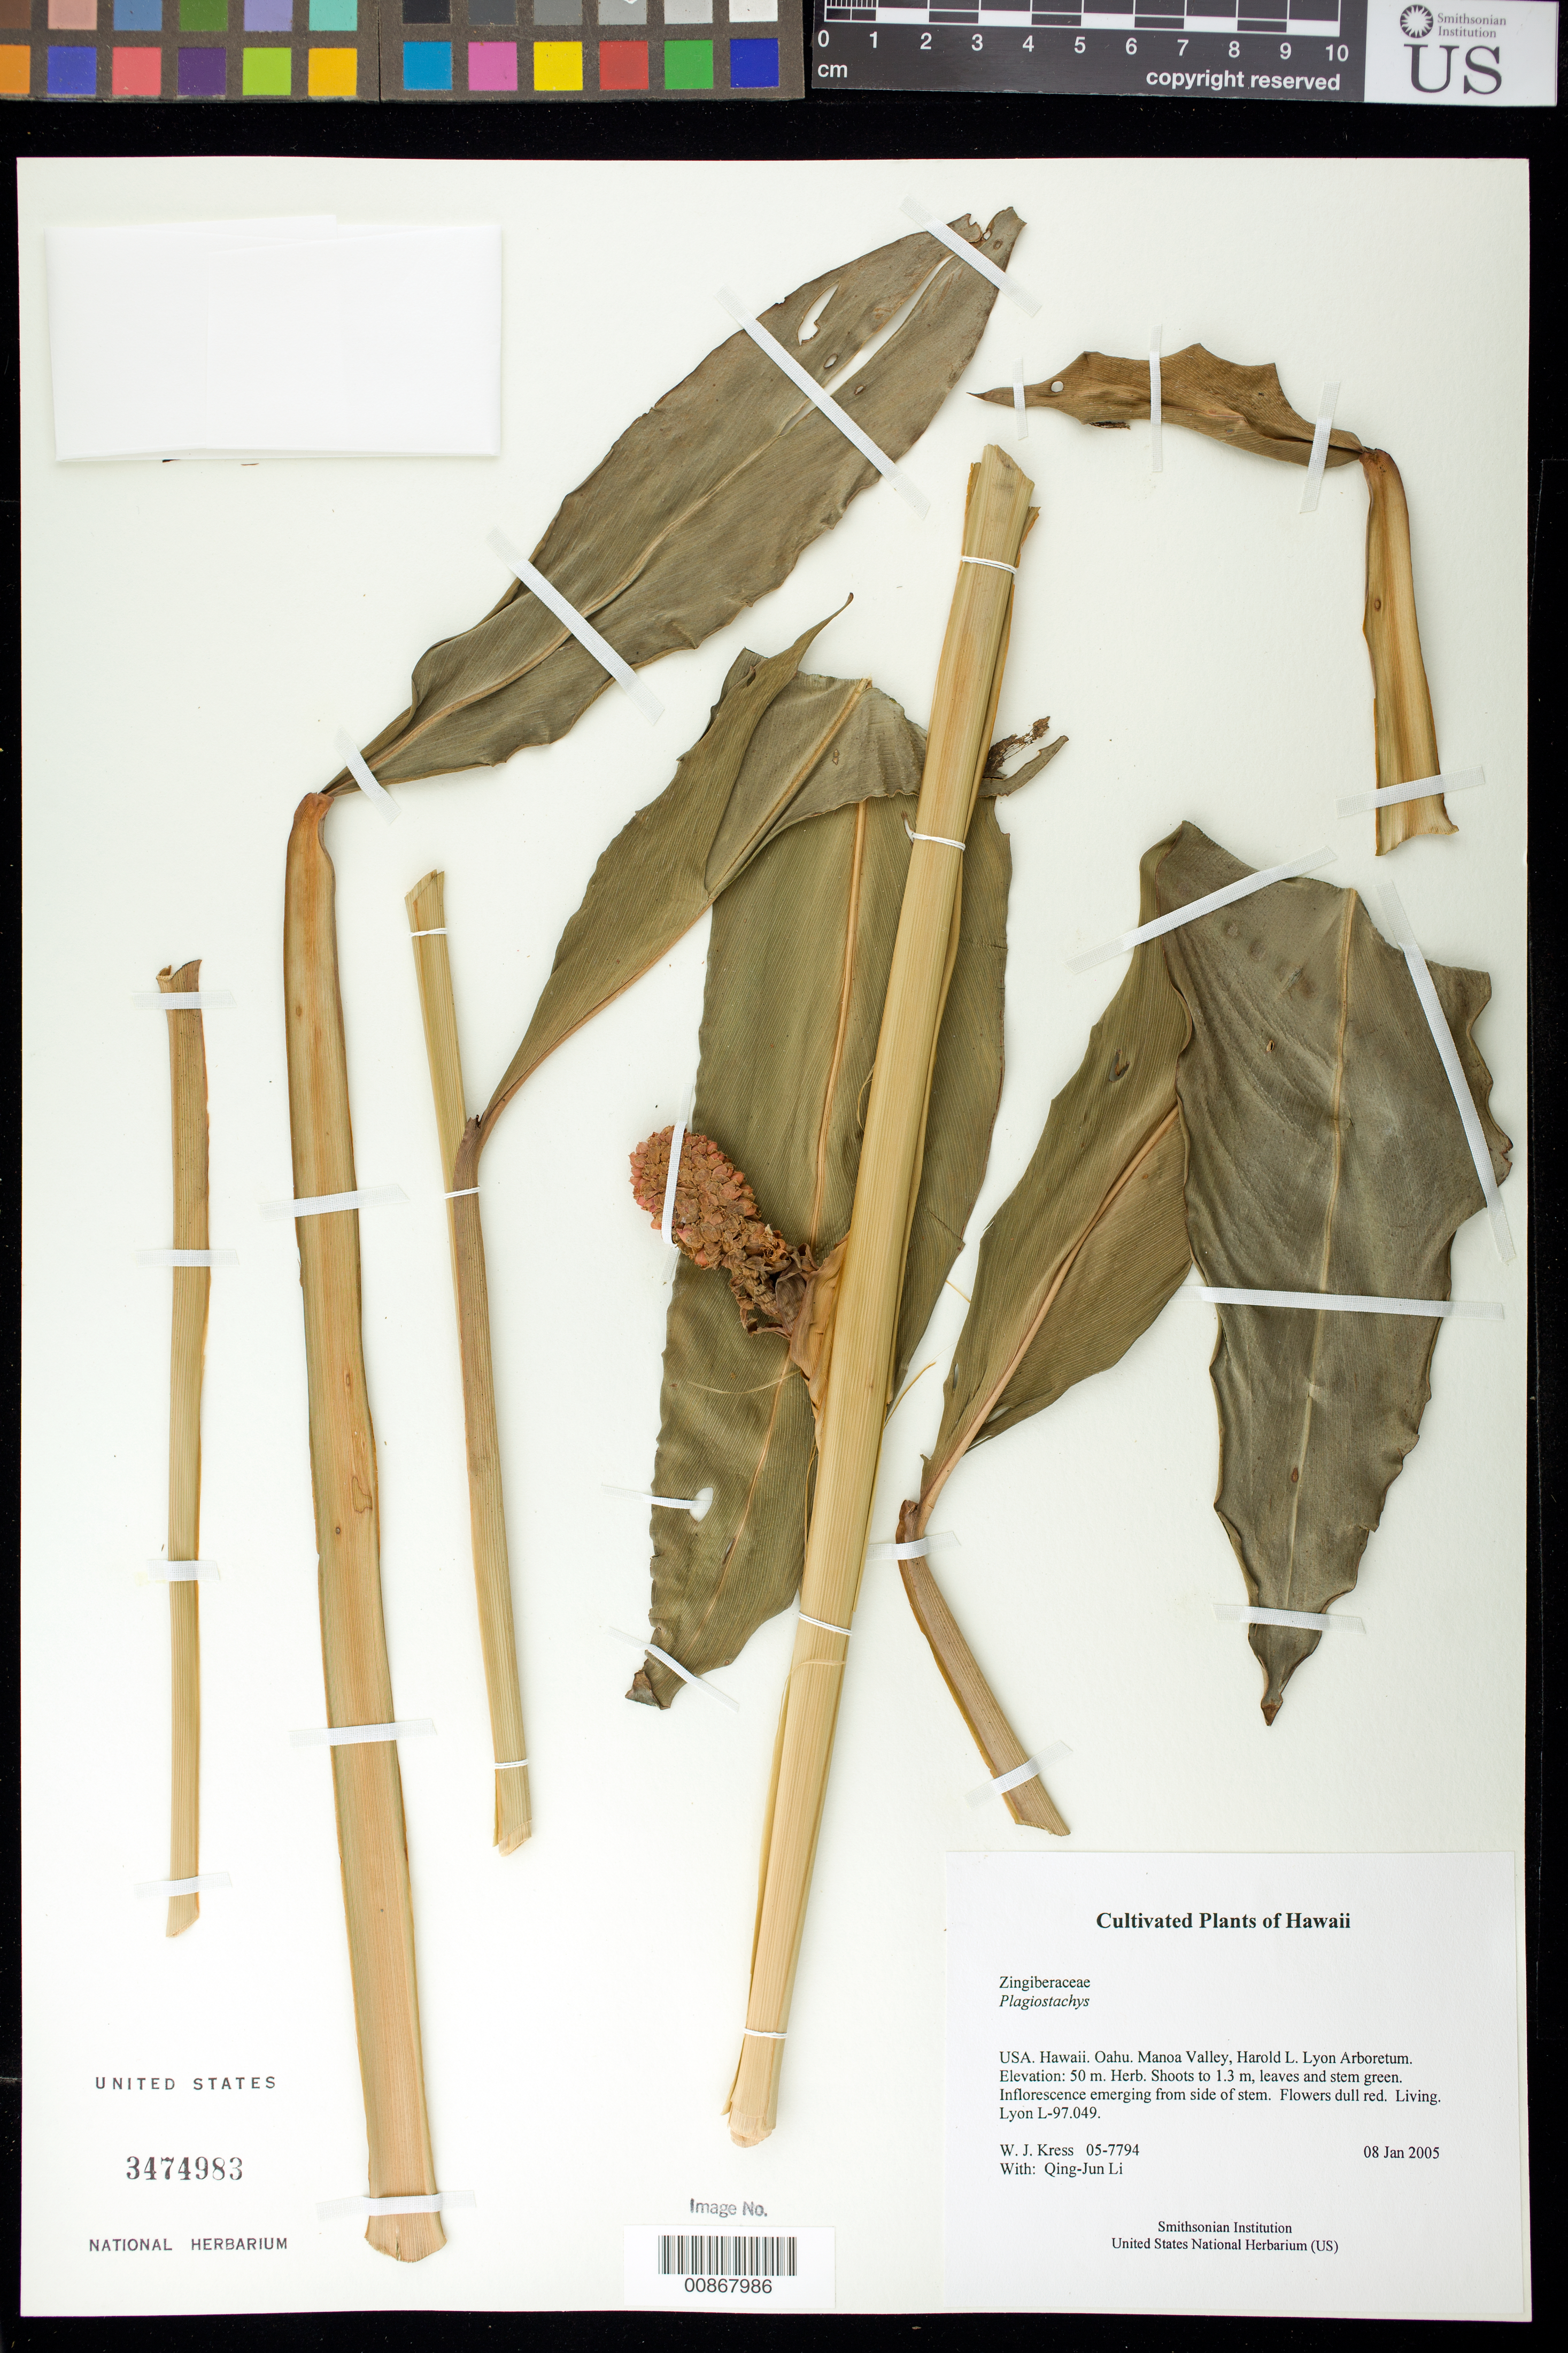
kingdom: Plantae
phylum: Tracheophyta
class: Liliopsida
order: Zingiberales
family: Zingiberaceae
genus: Plagiostachys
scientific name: Plagiostachys sp.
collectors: W. J. Kress & Q. J. Li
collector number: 05-7794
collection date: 2005-01-08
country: United States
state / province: Hawaii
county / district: Honolulu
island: Oahu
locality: Manoa Valley, Harold L. Lyon Arboretum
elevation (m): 50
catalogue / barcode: US 3474983